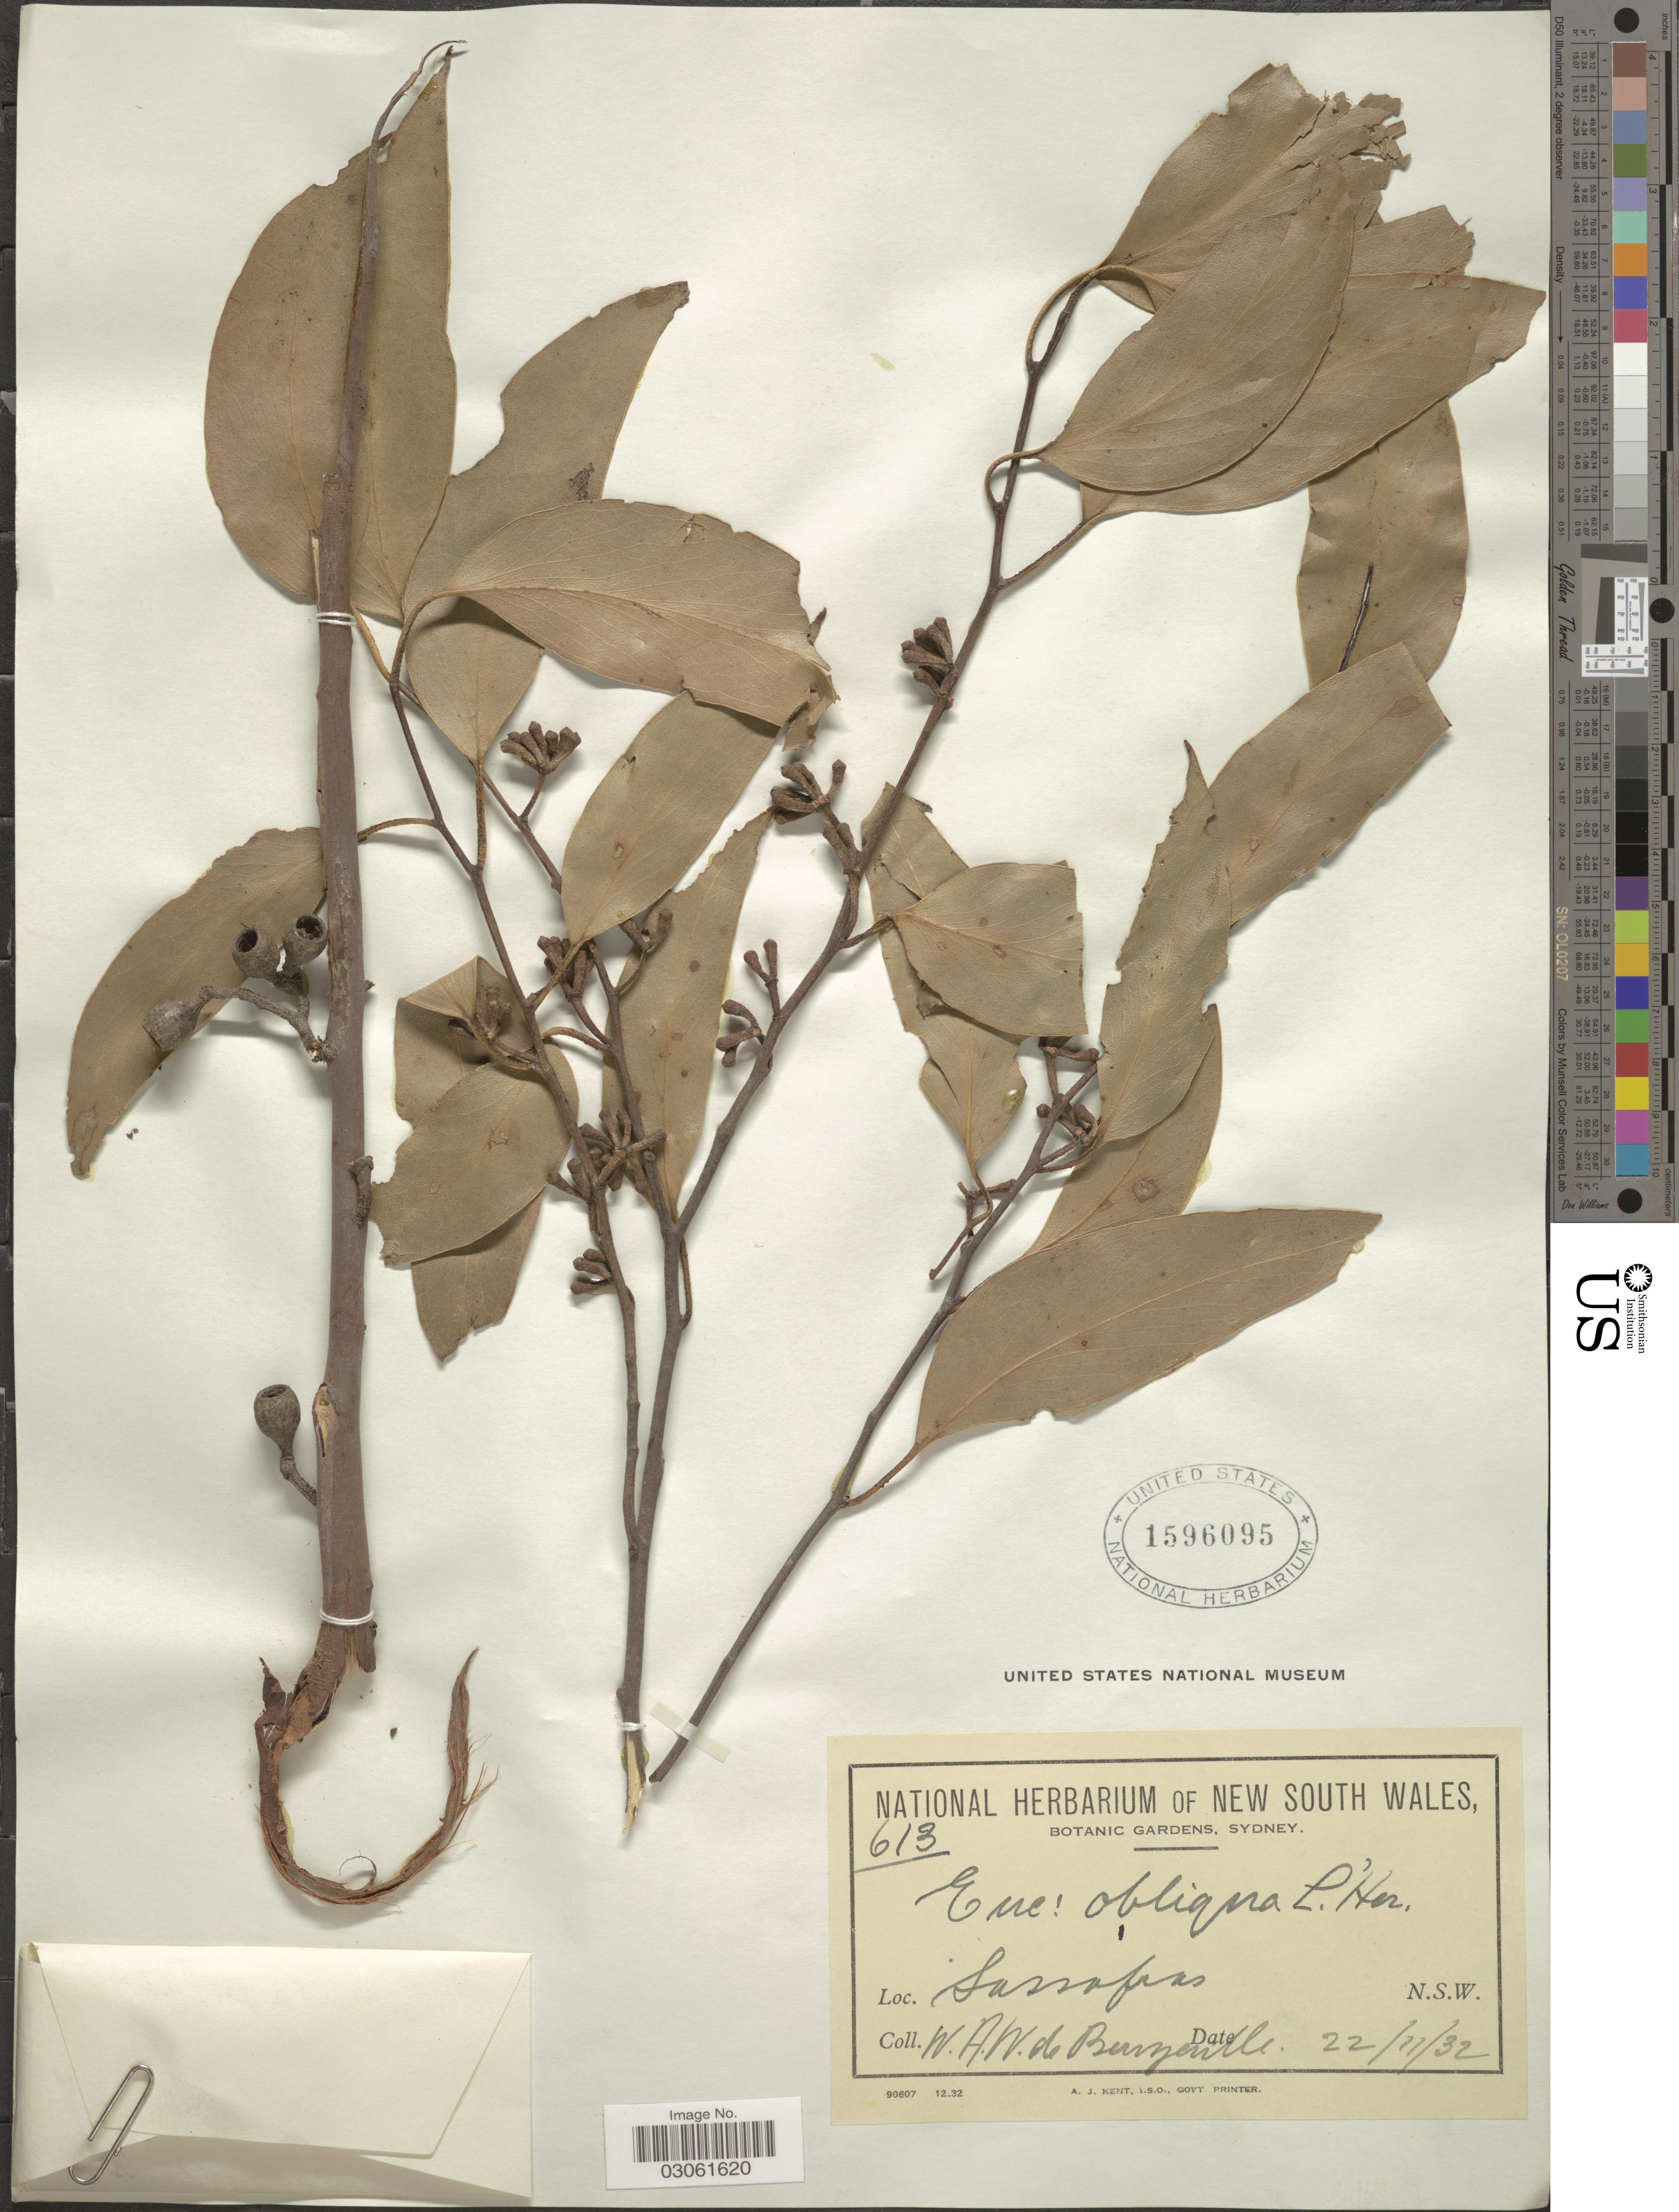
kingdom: Plantae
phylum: Tracheophyta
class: Magnoliopsida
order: Myrtales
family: Myrtaceae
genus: Eucalyptus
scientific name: Eucalyptus obliqua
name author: L'Hér.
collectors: W. Beuzeville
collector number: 613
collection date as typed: Transcribed d/m/y: 22/11/32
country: Australia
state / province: New South Wales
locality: Sassafras.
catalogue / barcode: US 1596095